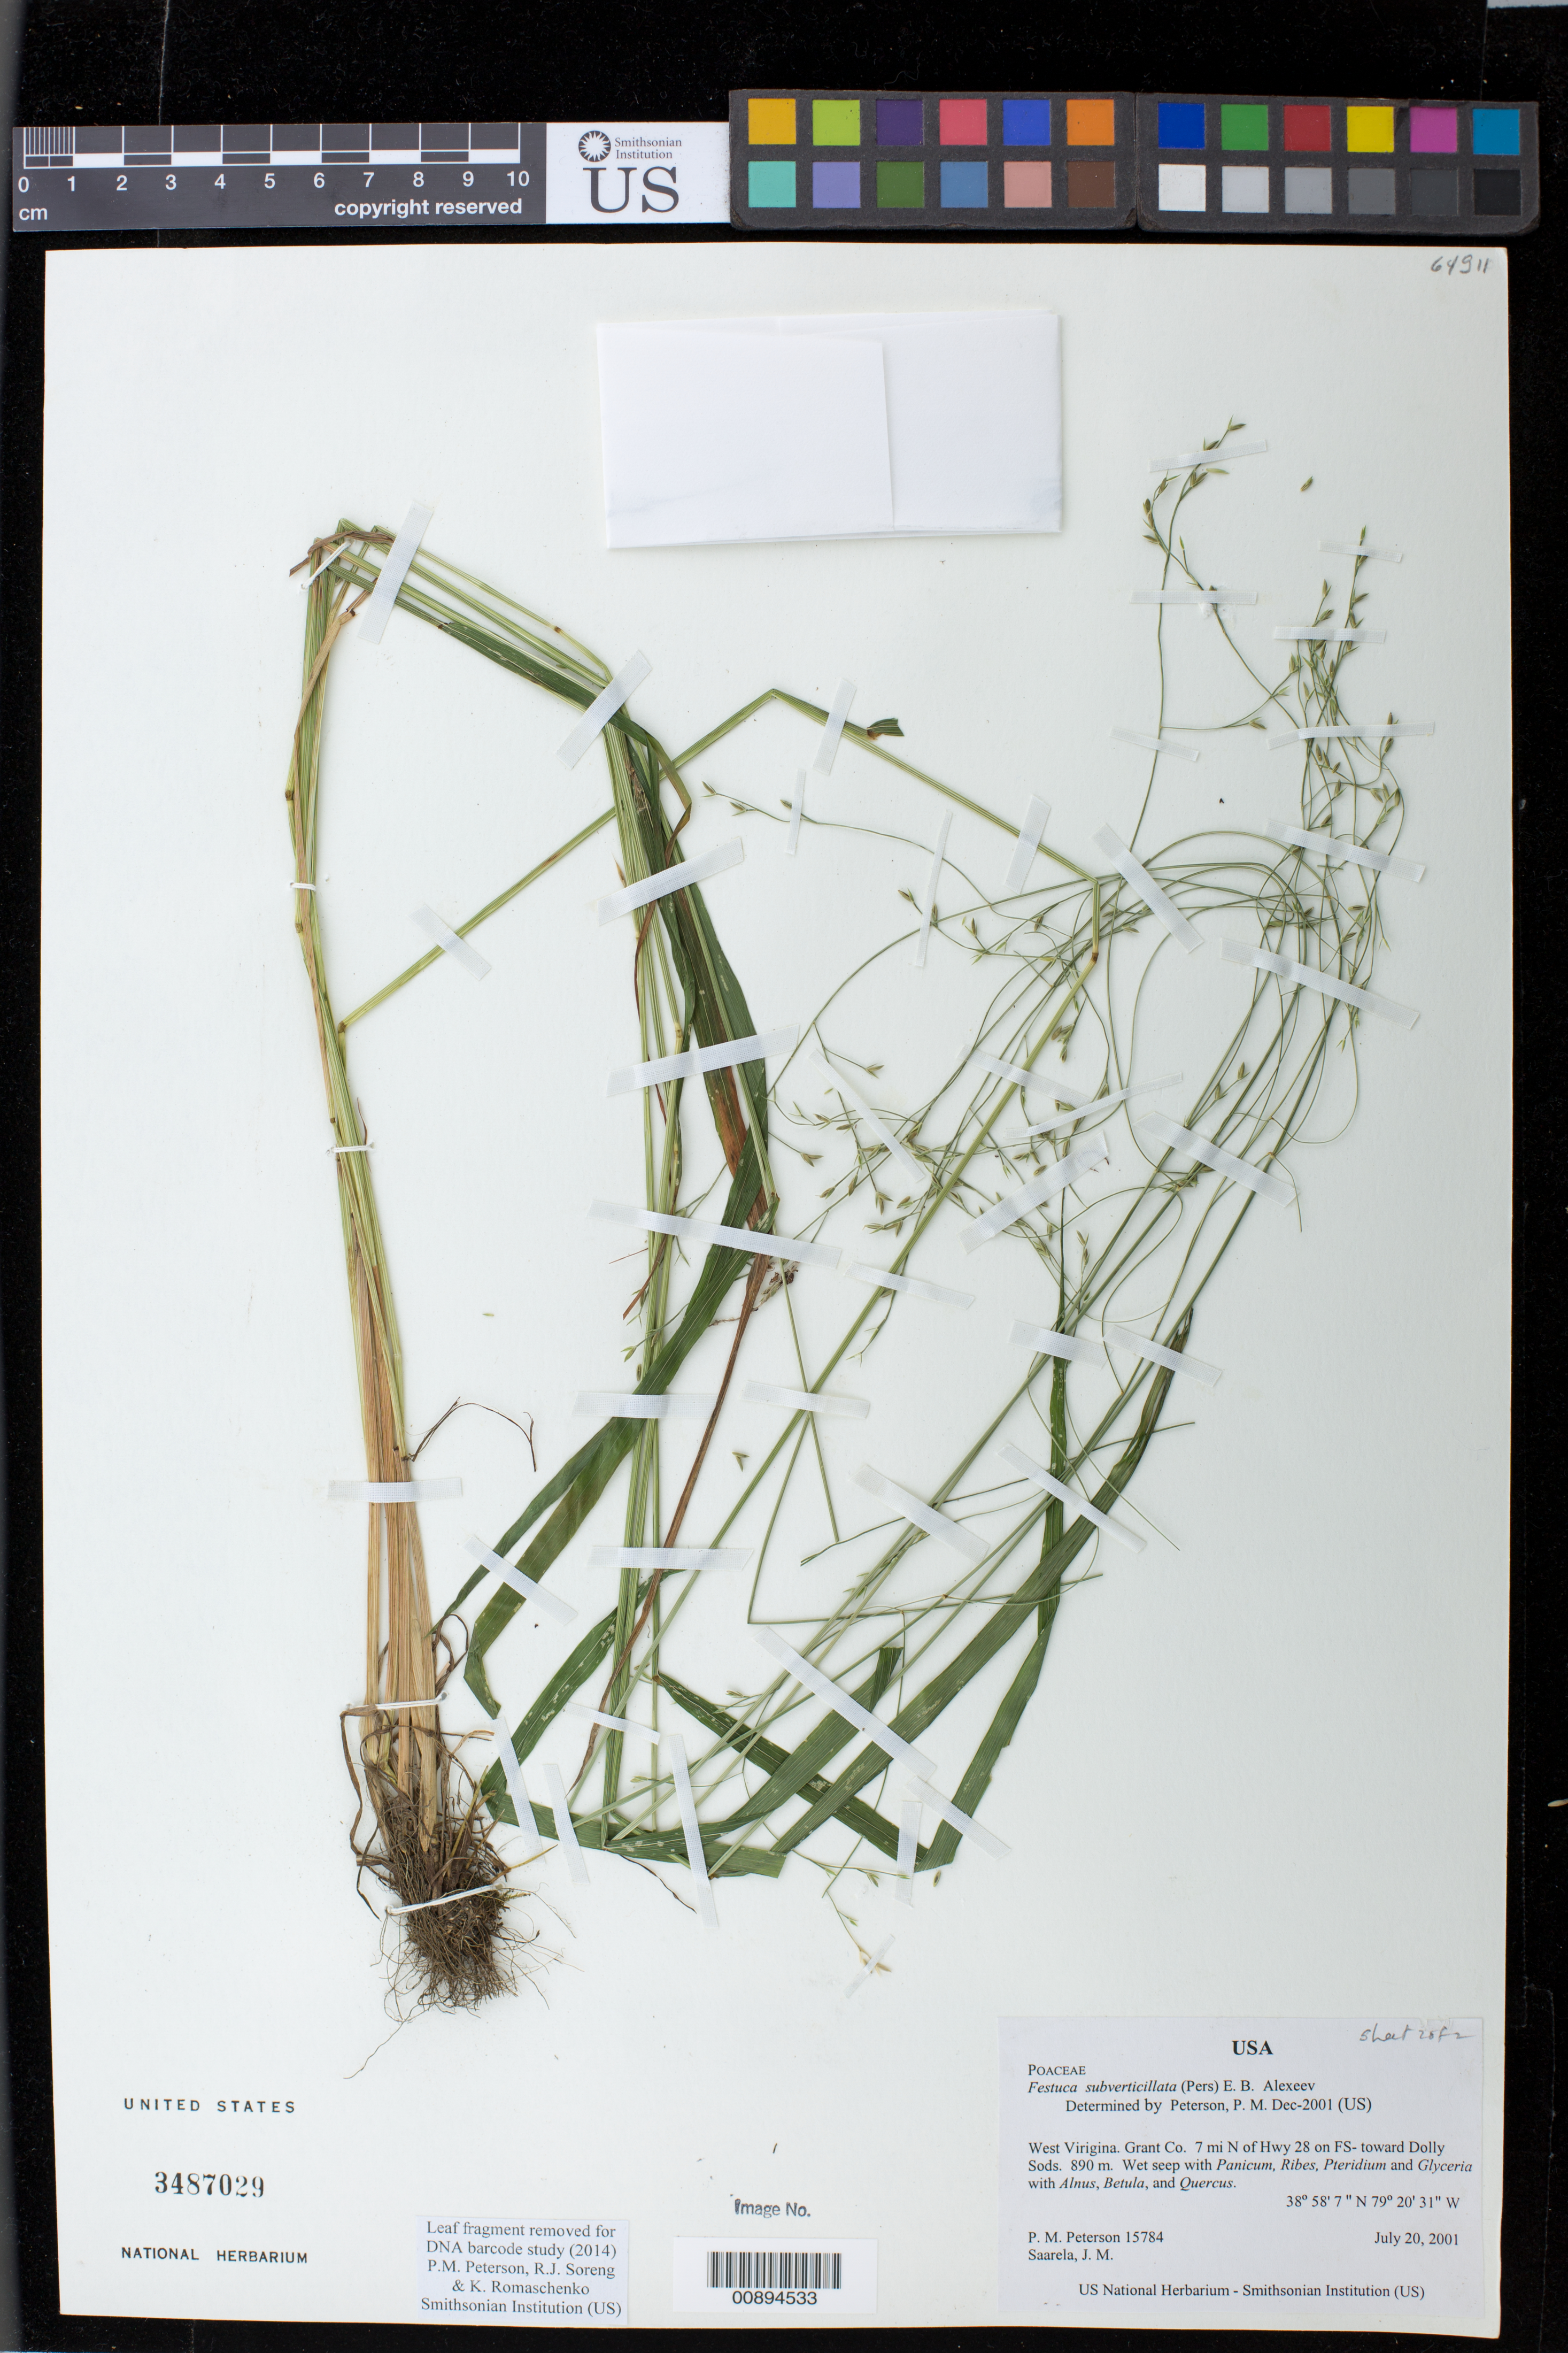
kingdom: Plantae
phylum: Tracheophyta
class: Liliopsida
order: Poales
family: Poaceae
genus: Festuca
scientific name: Festuca subverticillata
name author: (Pers.) E.B. Alexeev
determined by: Peterson, Paul M., (BOT), Smithsonian Institution - National Museum of Natural History (UNITED STATES)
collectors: P. M. Peterson & J. Saarela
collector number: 15784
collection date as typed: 20 Jul 2001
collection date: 2001-07-20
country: United States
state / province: West Virginia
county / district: Grant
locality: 7 mi N of Hwy 28 on FS- toward Dolly Sods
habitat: Wet seep with ~Panicum, Ribes, Pteridium~ and ~Glyceria~ with ~Alnus~, ~Betula~, and ~Quercus~.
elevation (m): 890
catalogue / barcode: US 3487029